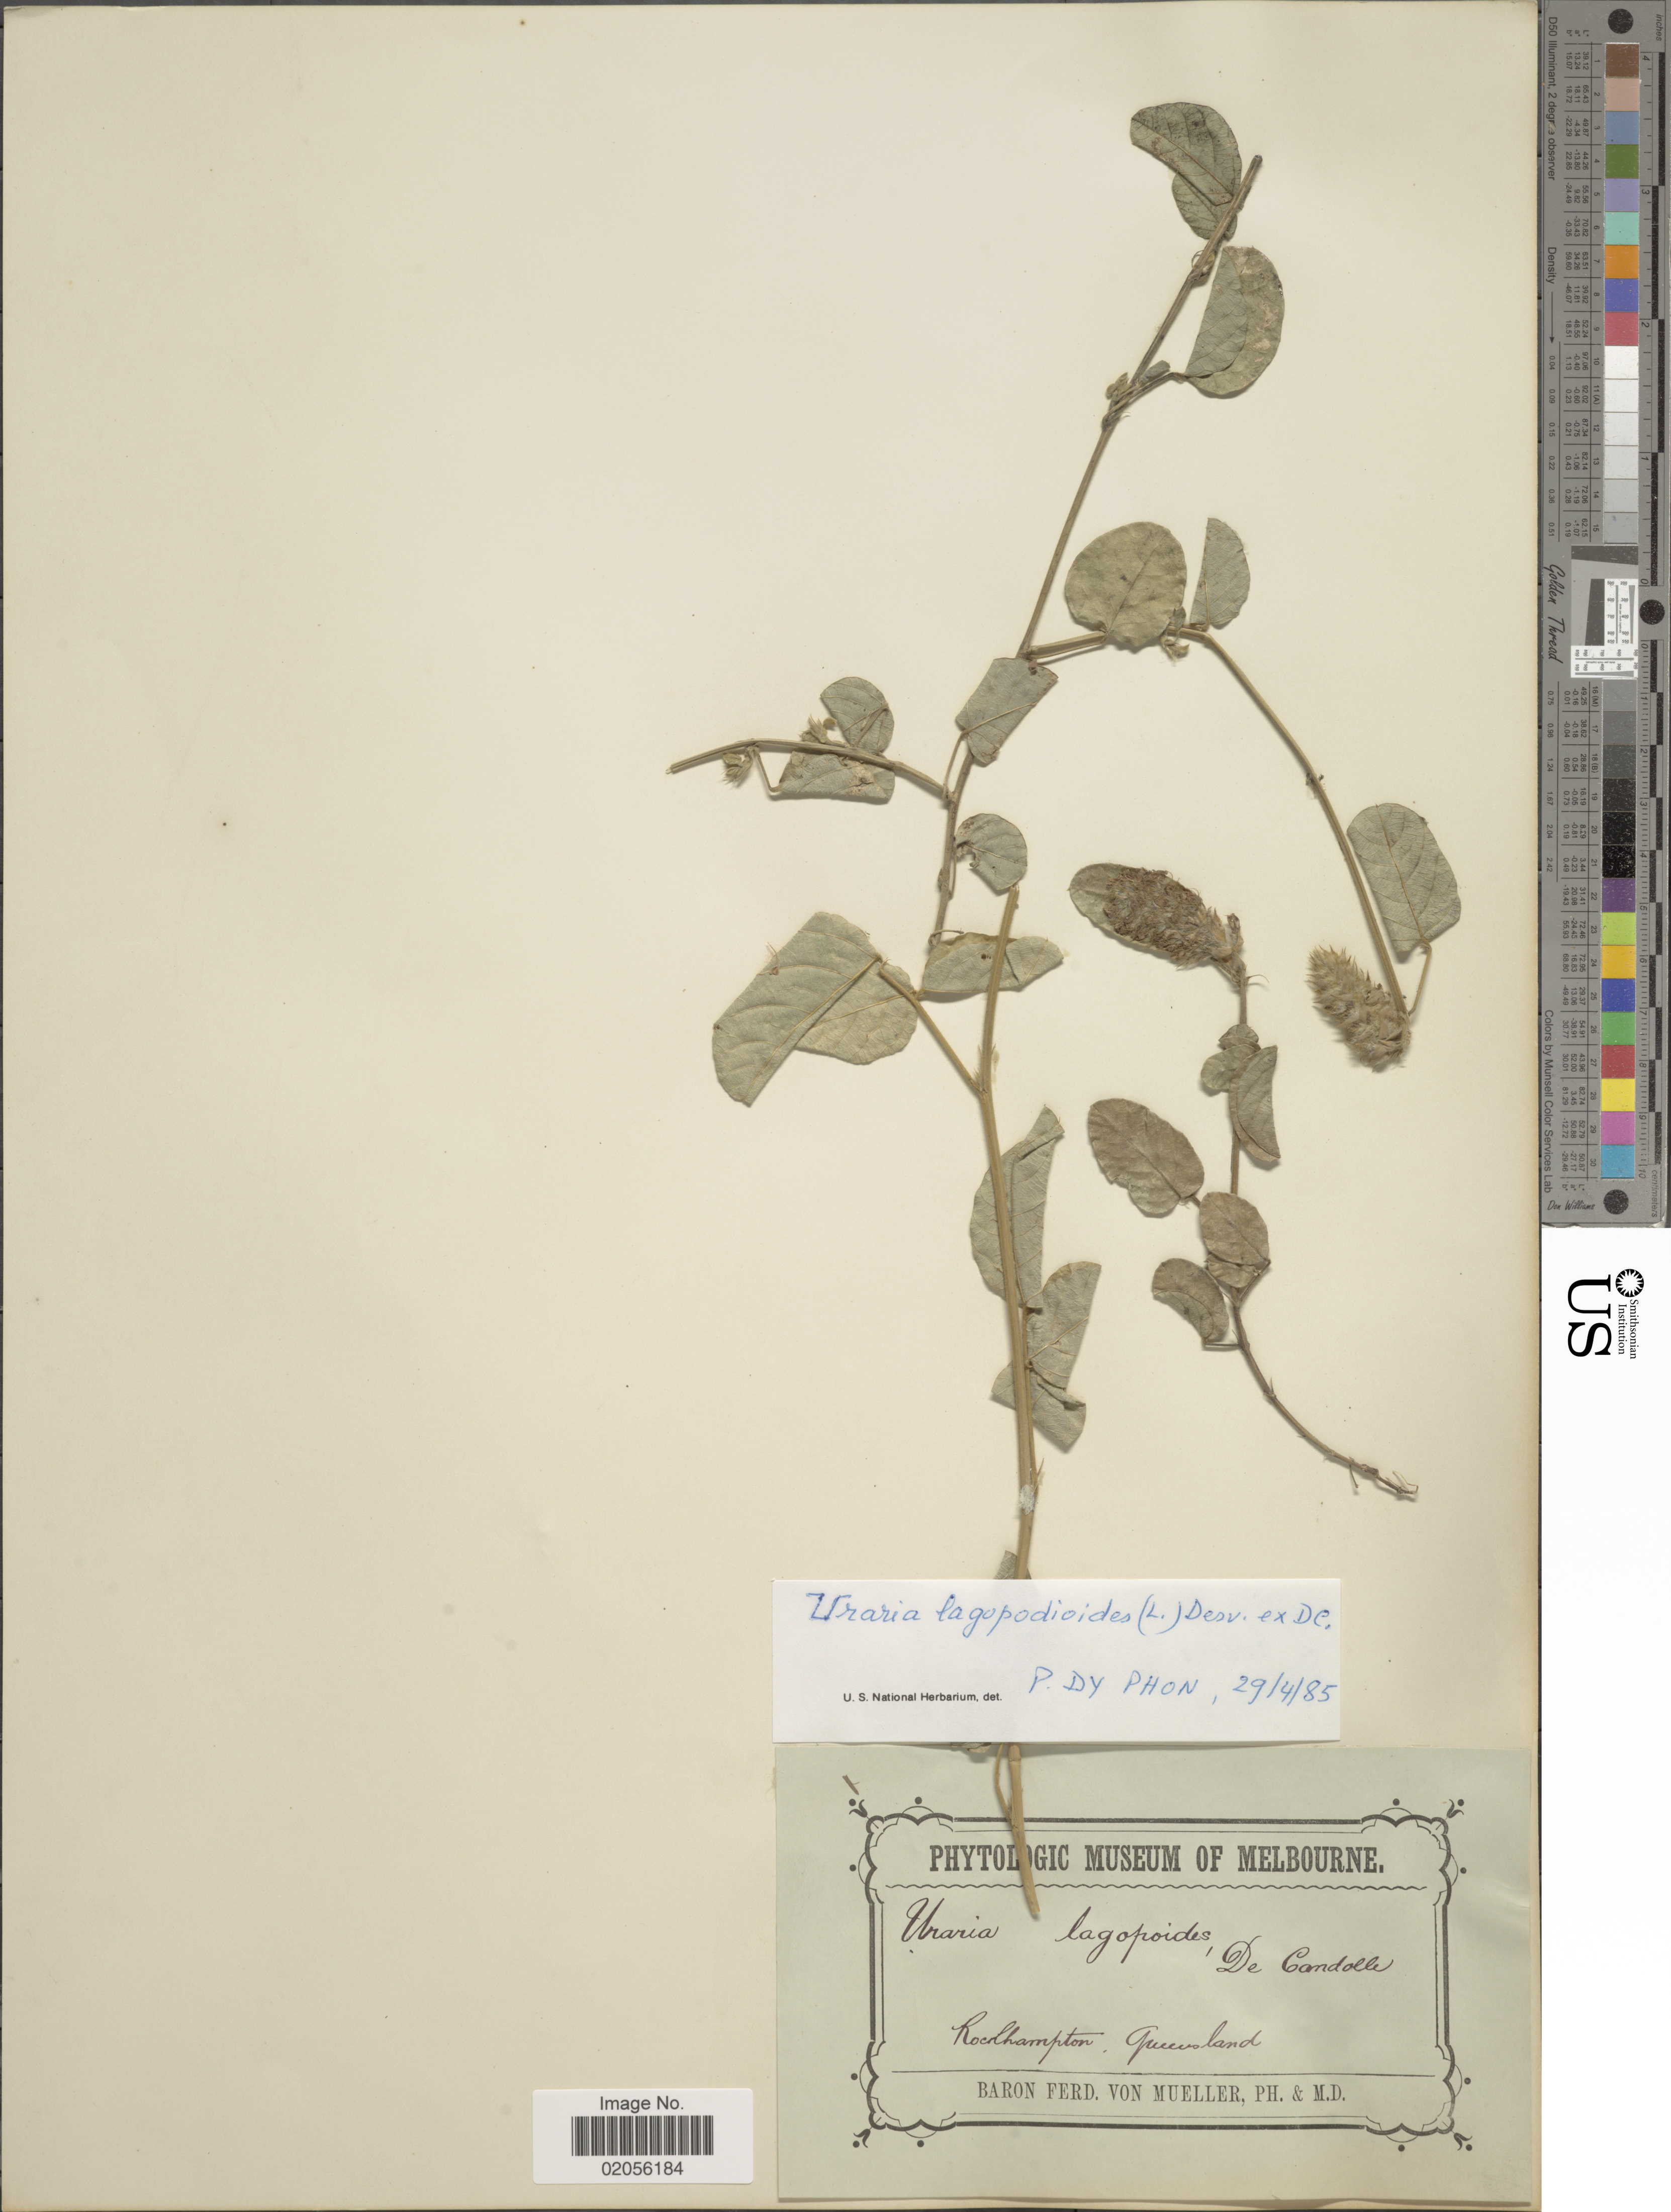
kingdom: Plantae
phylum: Tracheophyta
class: Magnoliopsida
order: Fabales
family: Fabaceae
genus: Uraria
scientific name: Uraria lagopodioides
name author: (L.) Desv. ex DC.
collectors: B. von Mueller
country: Australia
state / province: Queensland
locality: Rockhampton